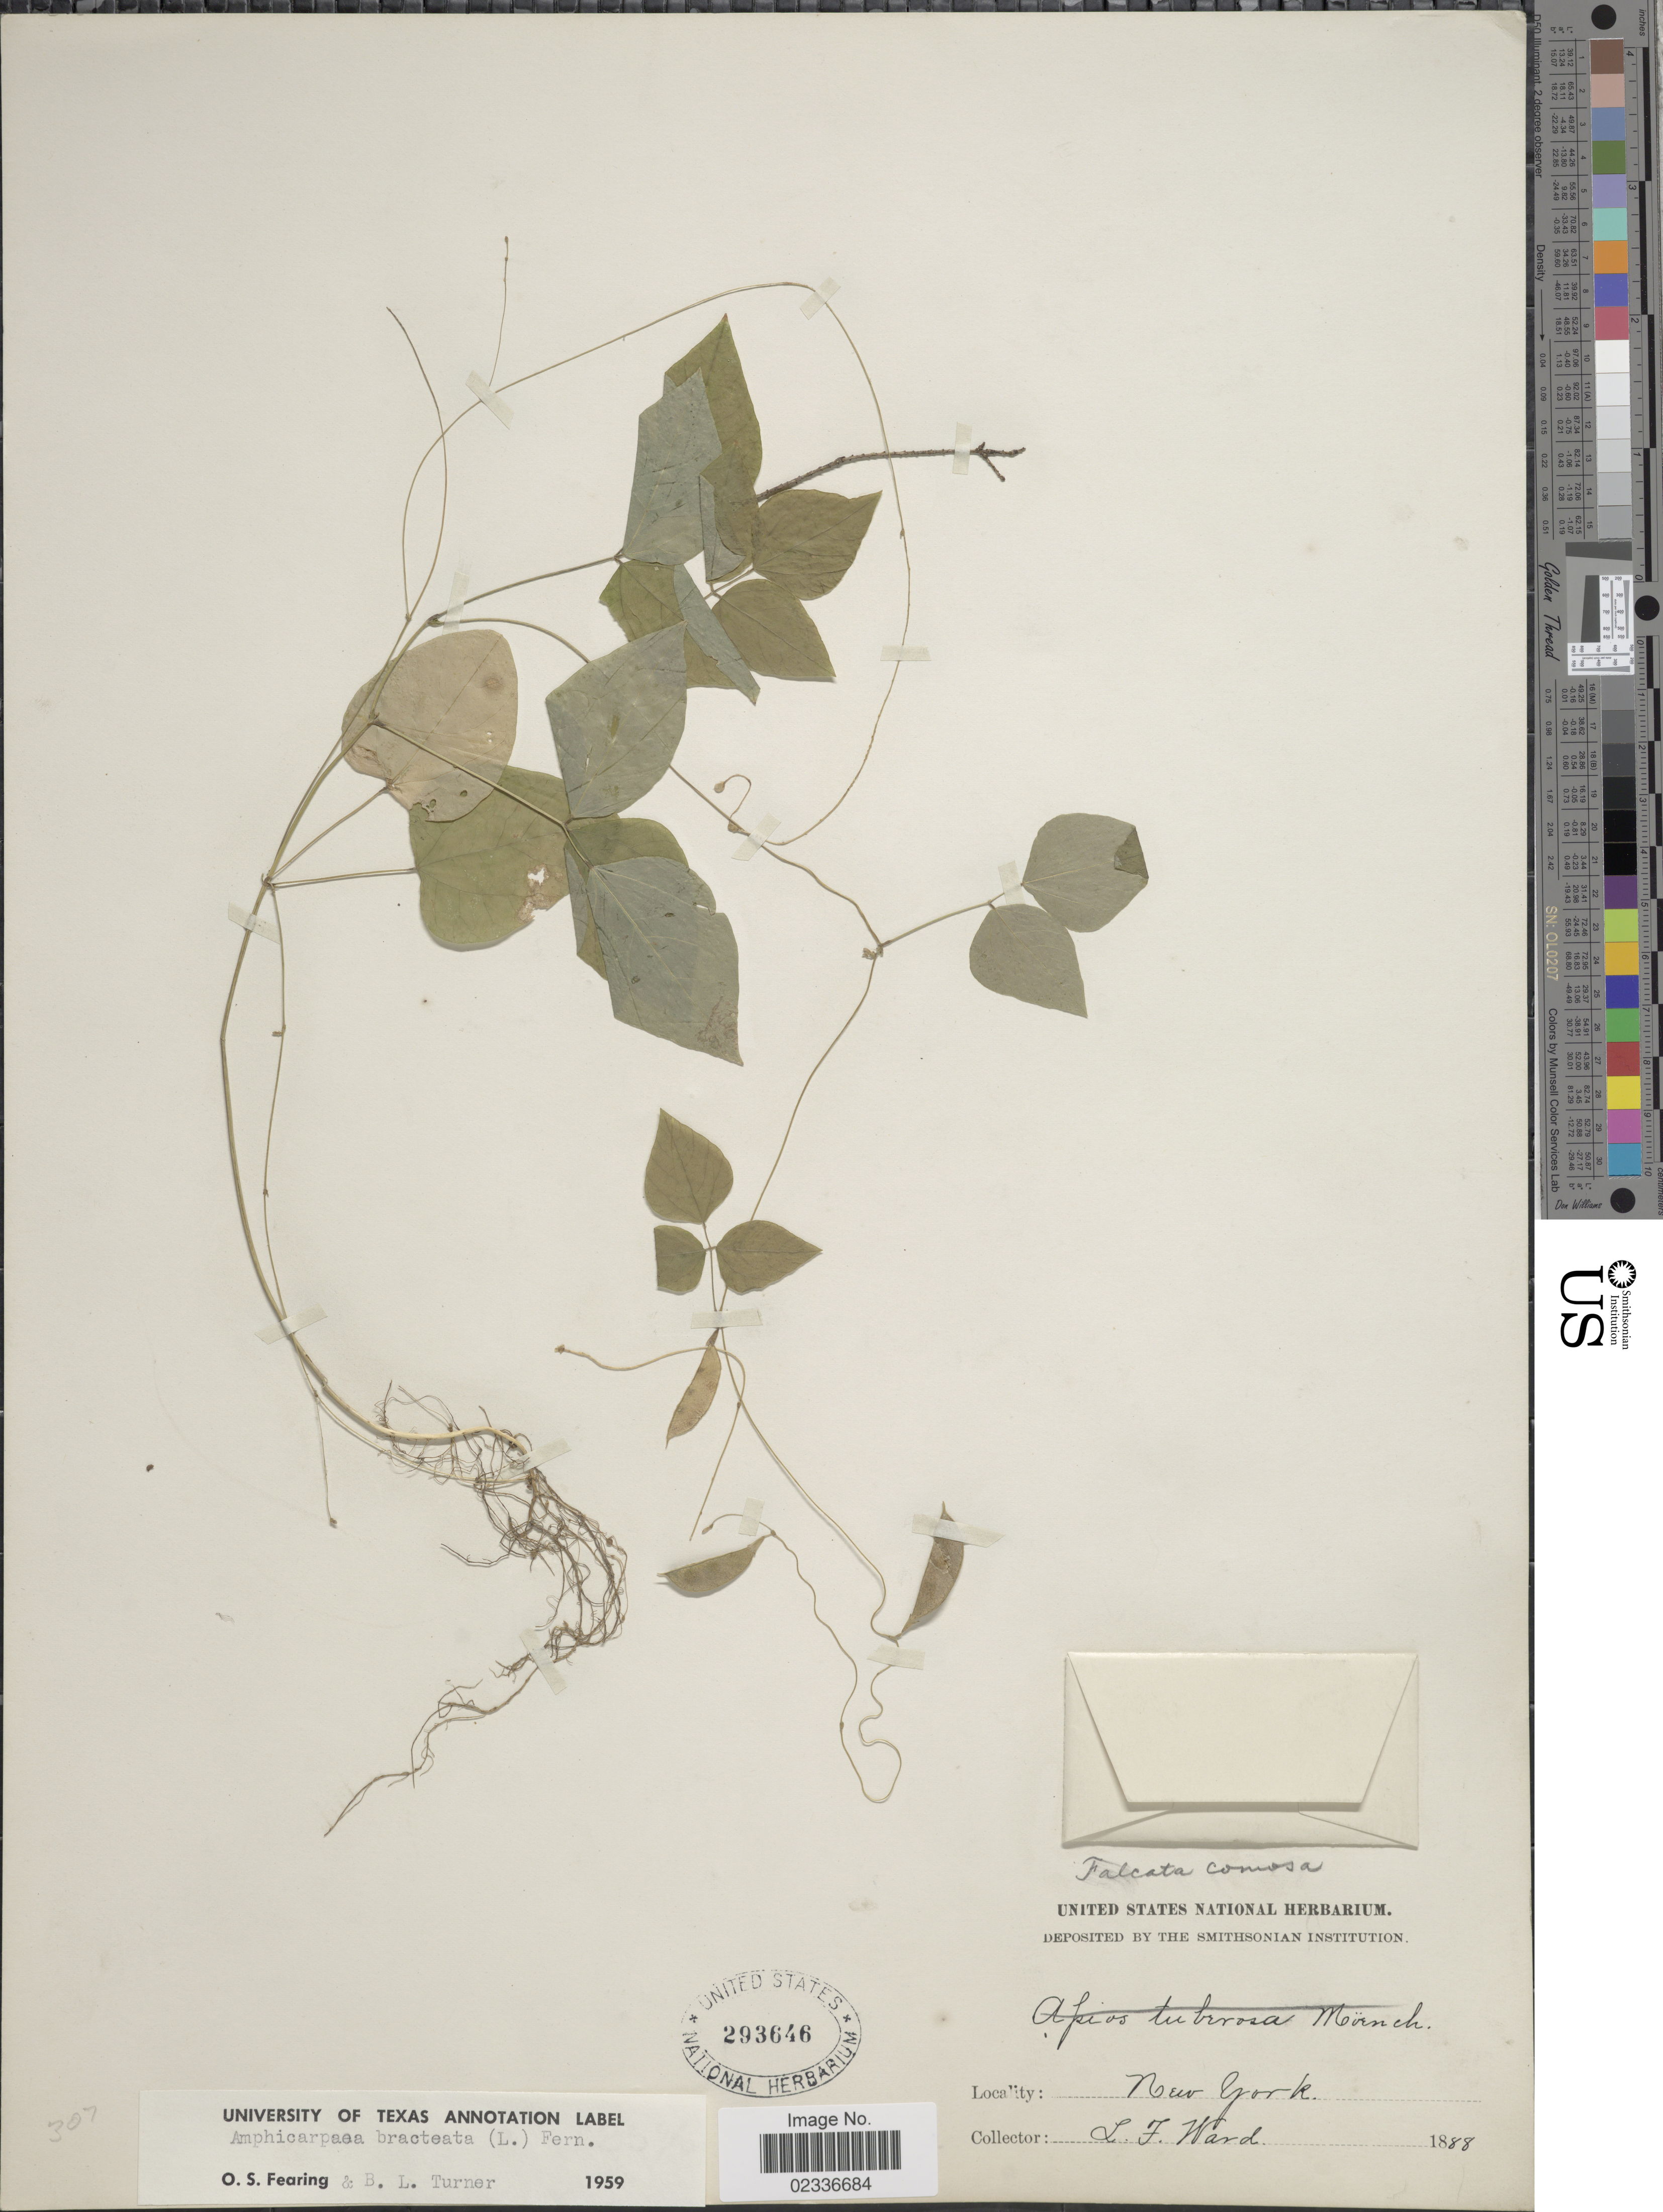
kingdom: Plantae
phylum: Tracheophyta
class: Magnoliopsida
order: Fabales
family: Fabaceae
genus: Amphicarpaea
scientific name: Amphicarpaea bracteata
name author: (L.) Fernald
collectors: L. Ward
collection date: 1888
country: United States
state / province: New York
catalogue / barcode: US 293646